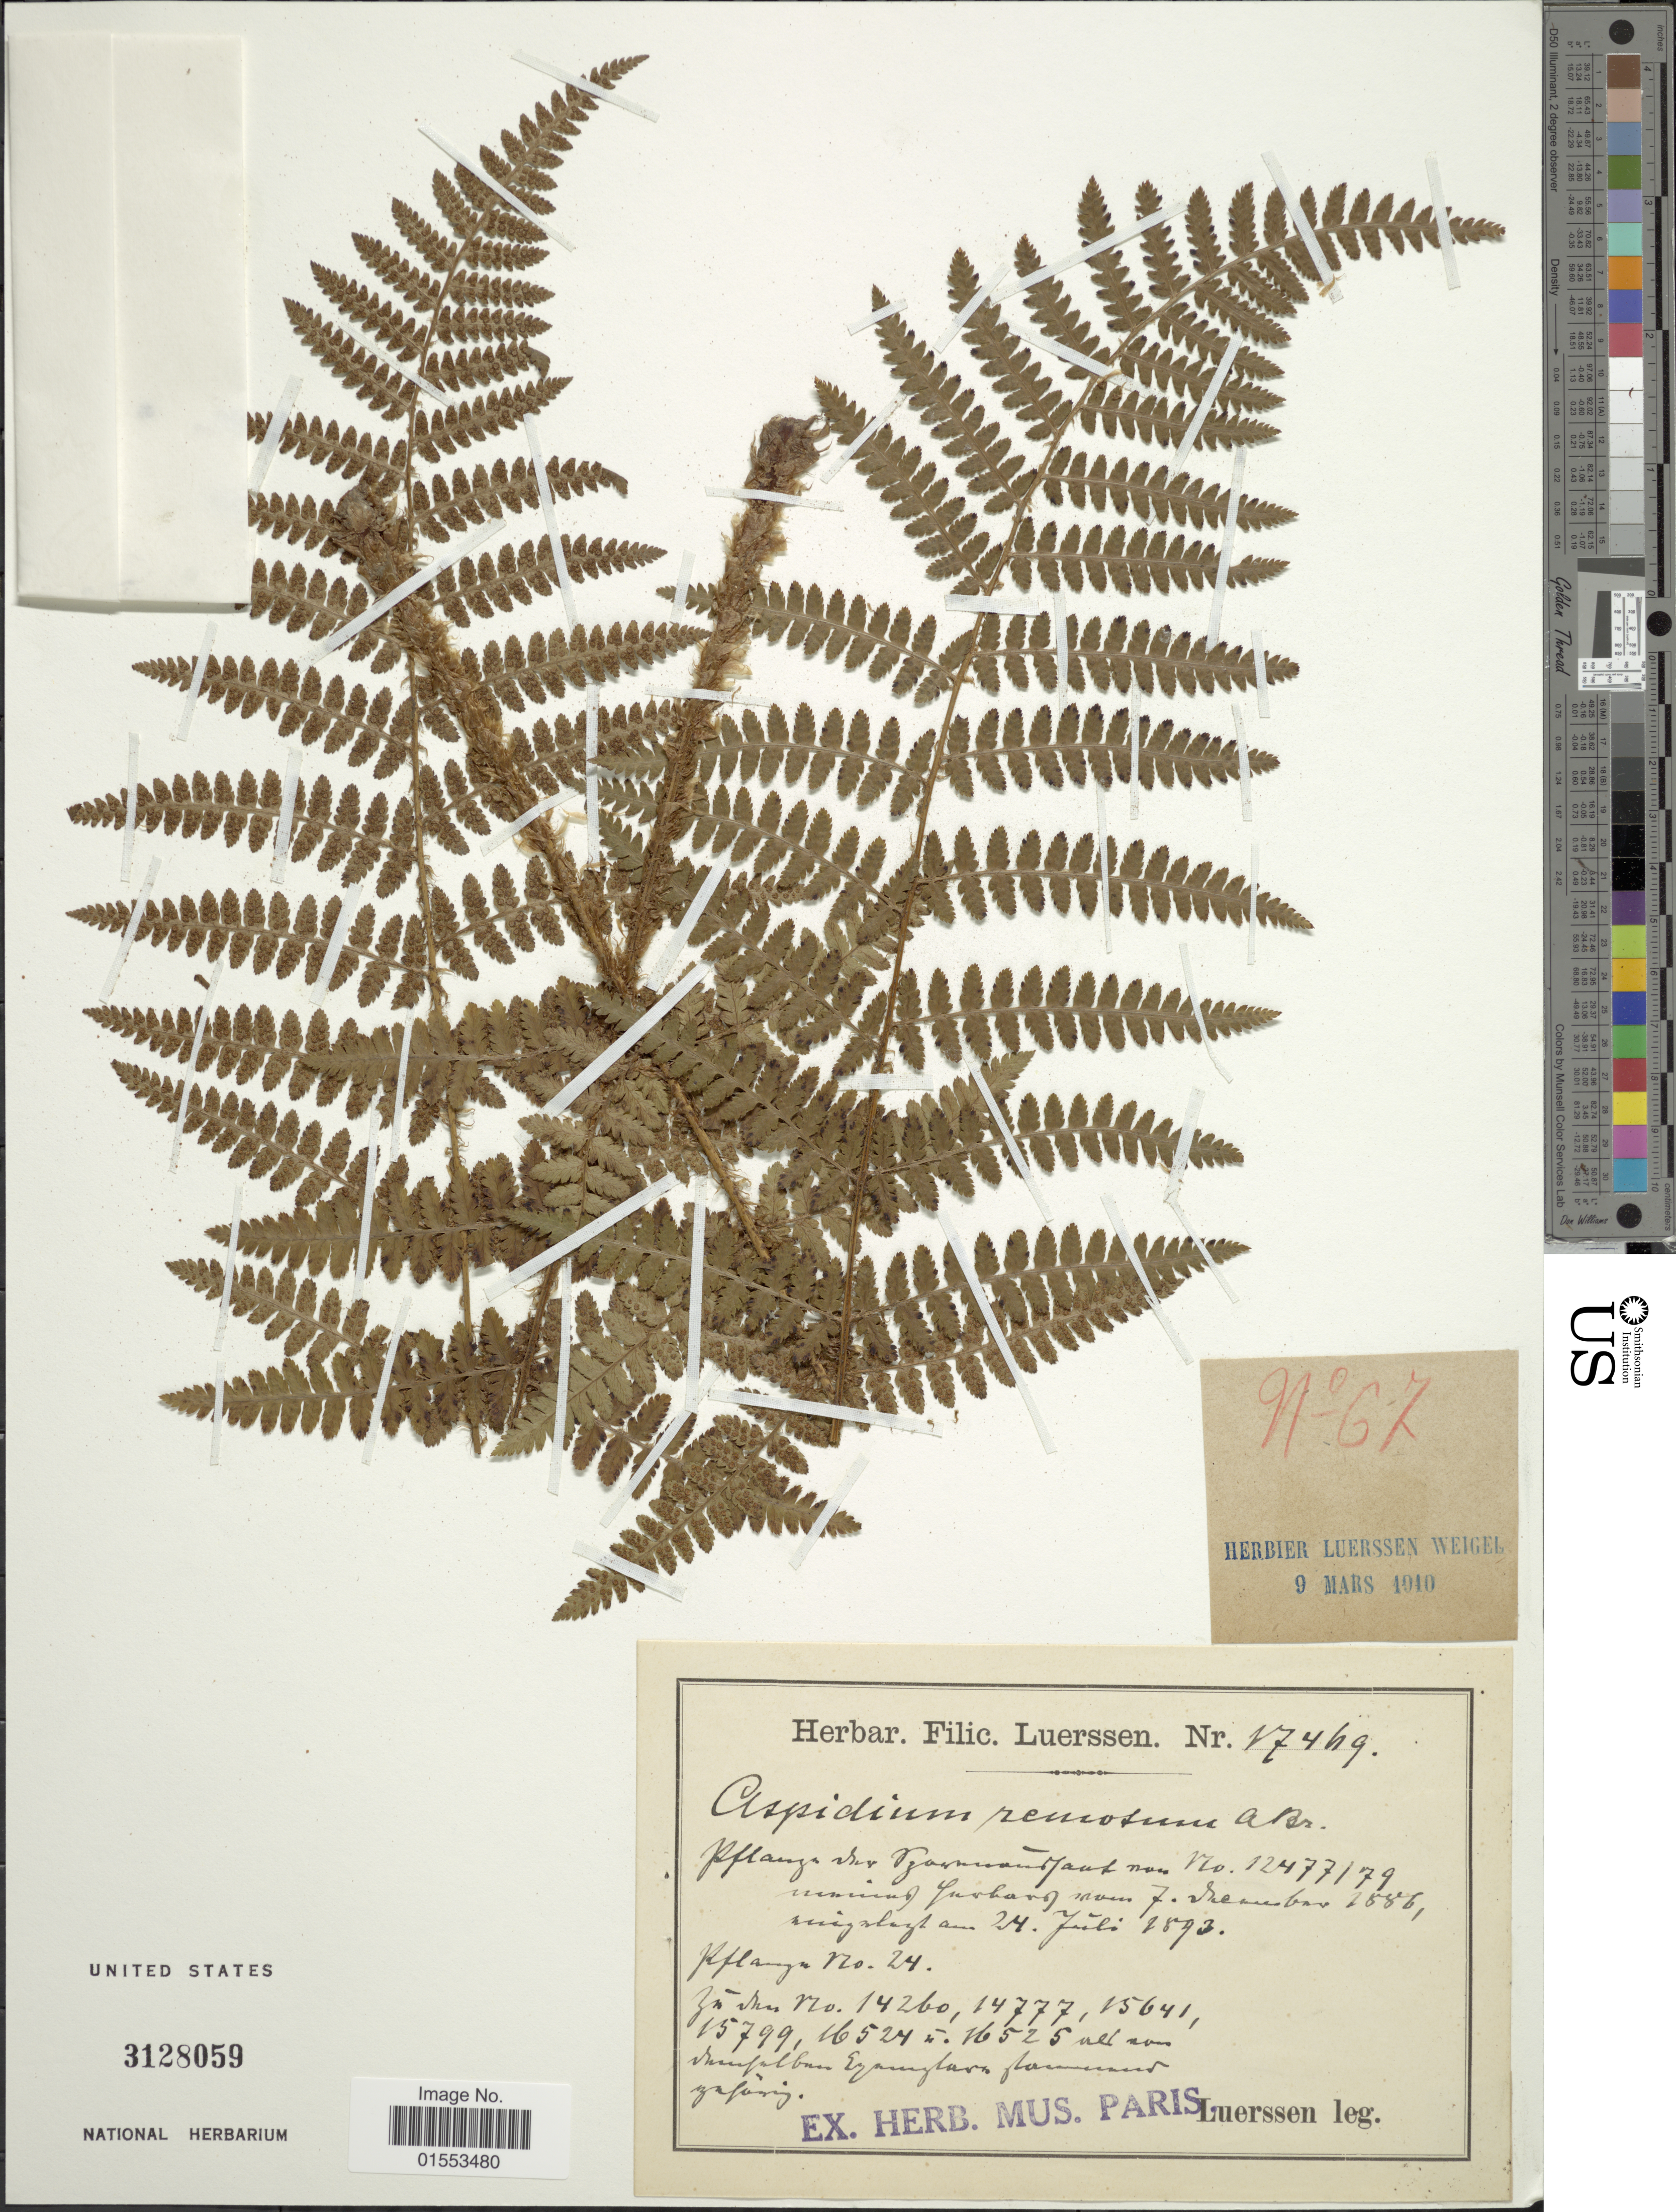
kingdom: Plantae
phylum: Tracheophyta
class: Polypodiopsida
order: Polypodiales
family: Dryopteridaceae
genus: Dryopteris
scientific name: Dryopteris remota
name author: (A. Braun) Hayek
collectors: Luerssen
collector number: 17469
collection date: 1893-07-24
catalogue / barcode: US 3128059